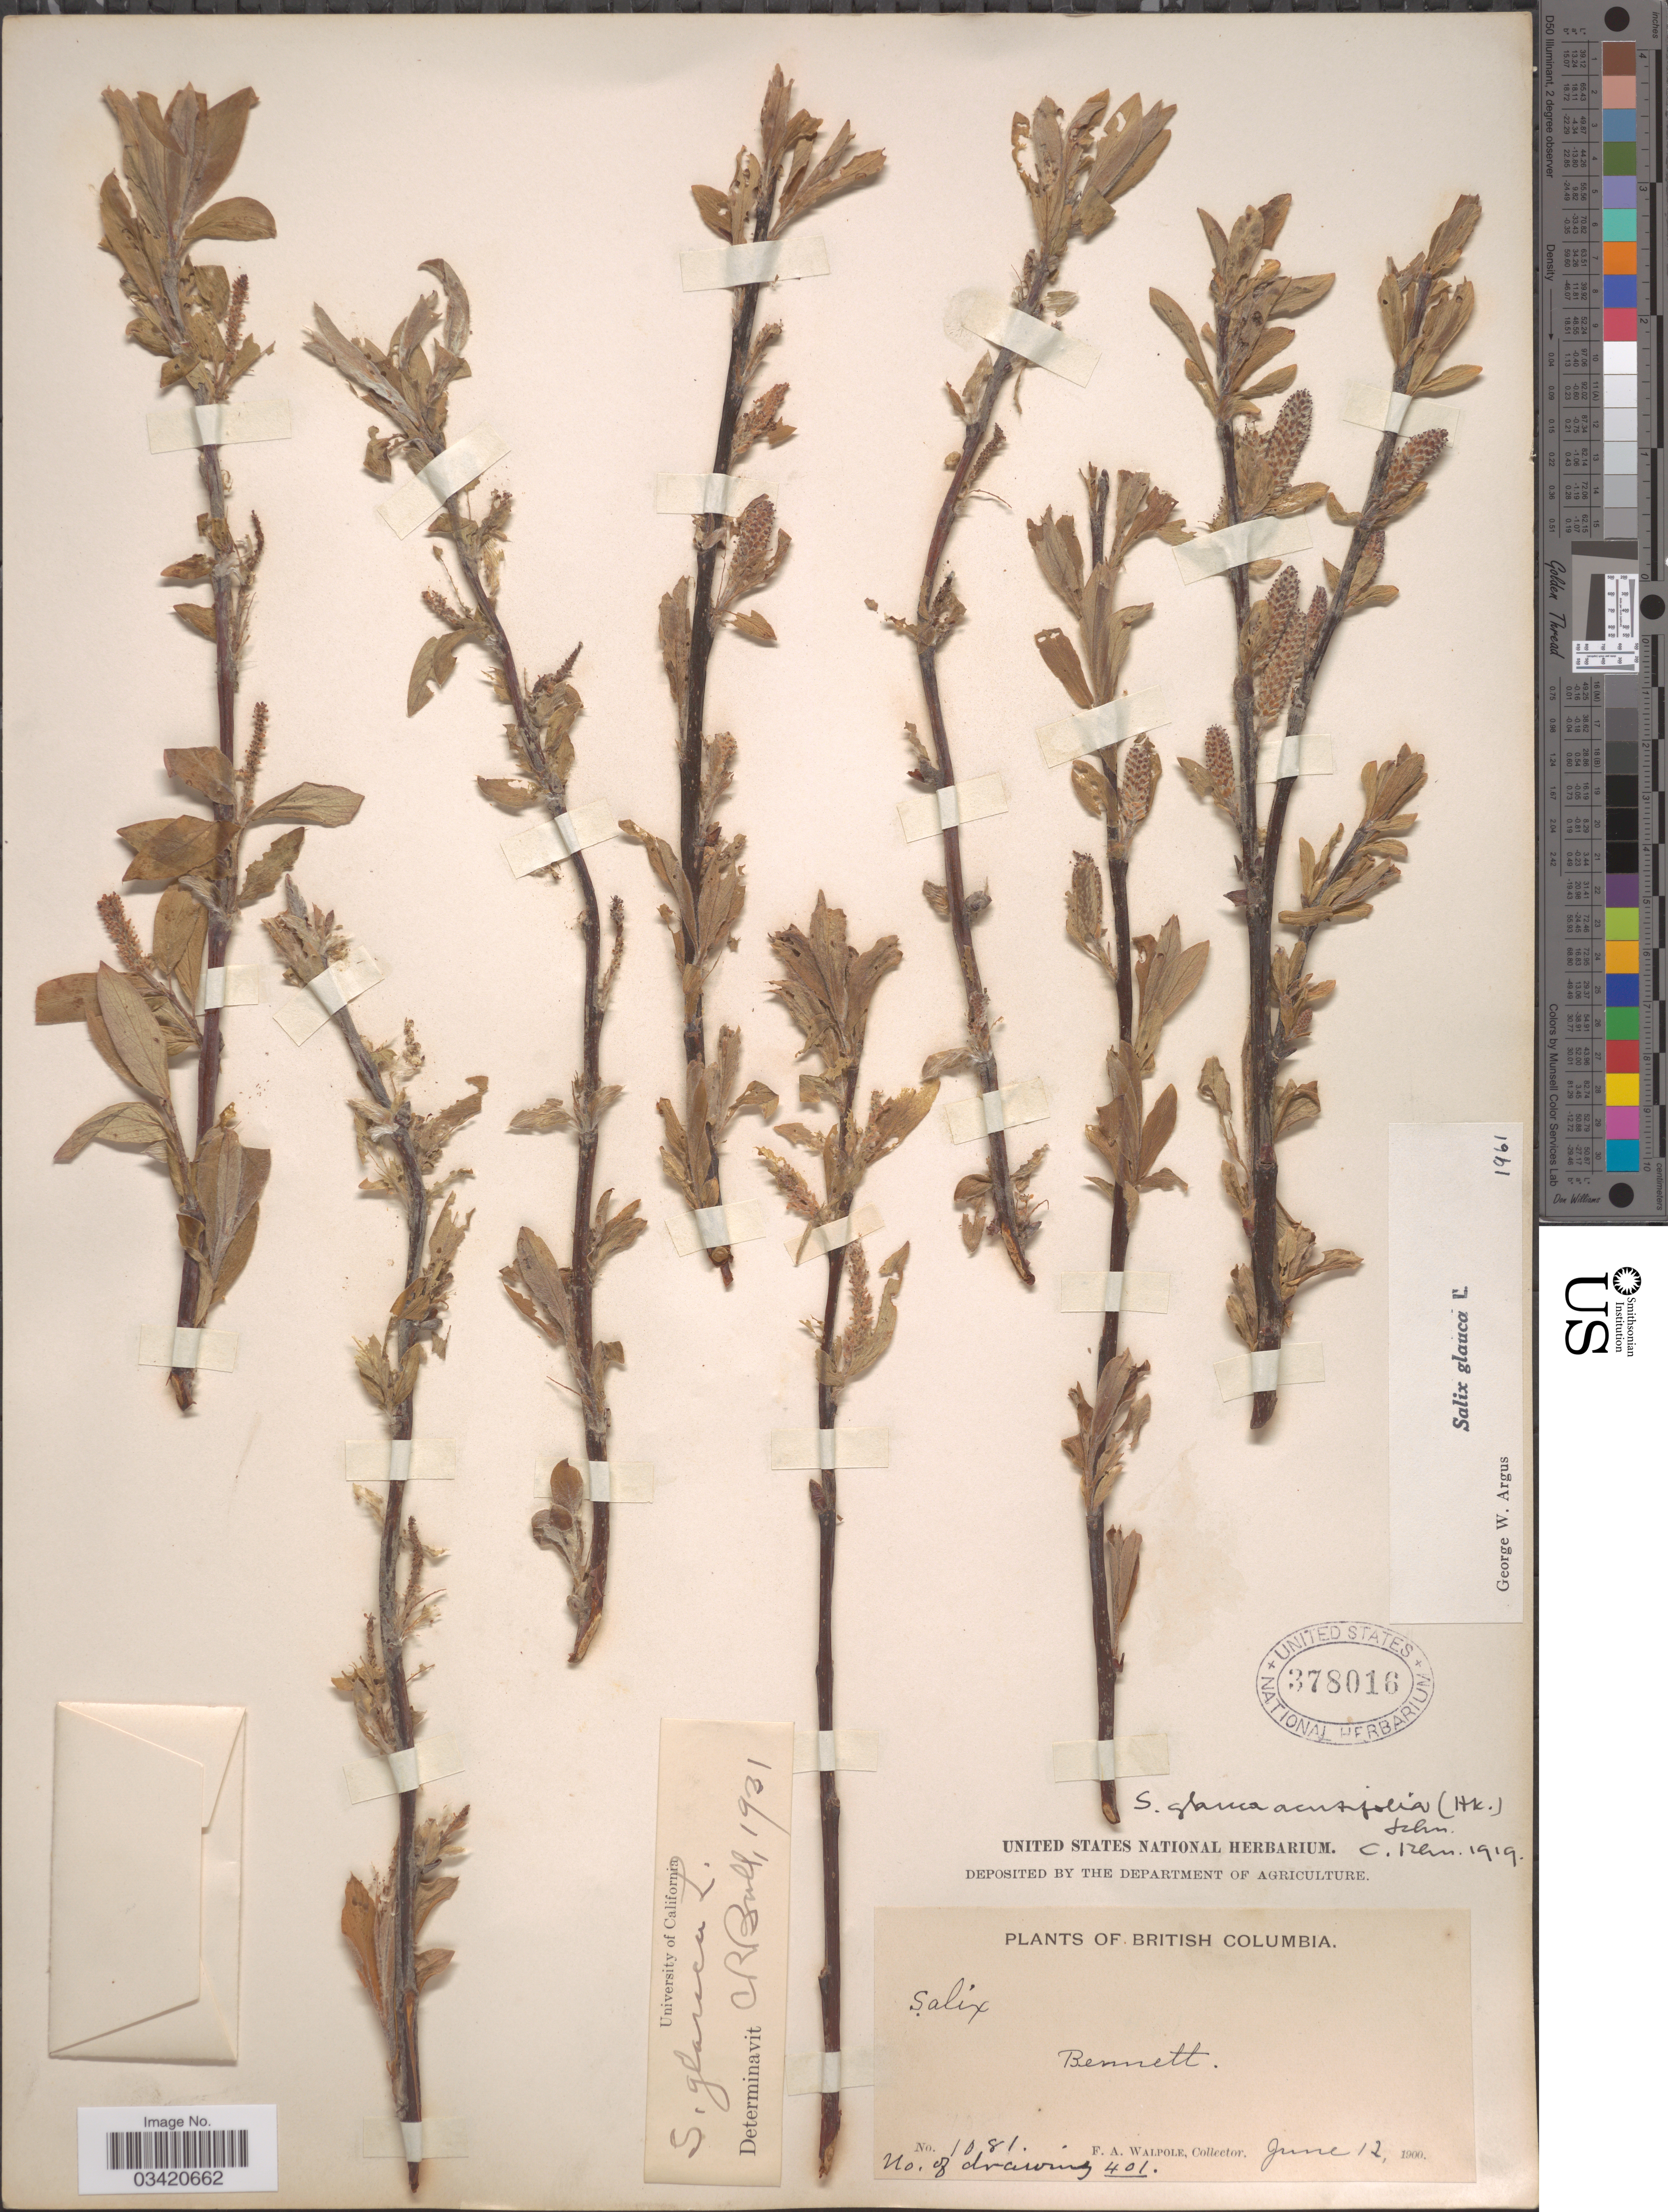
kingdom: Plantae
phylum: Tracheophyta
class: Magnoliopsida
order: Malpighiales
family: Salicaceae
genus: Salix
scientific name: Salix glauca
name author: L.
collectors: F. Walpole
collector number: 1081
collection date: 1900-06-12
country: Canada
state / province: British Columbia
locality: Bennett.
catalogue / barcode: US 378016